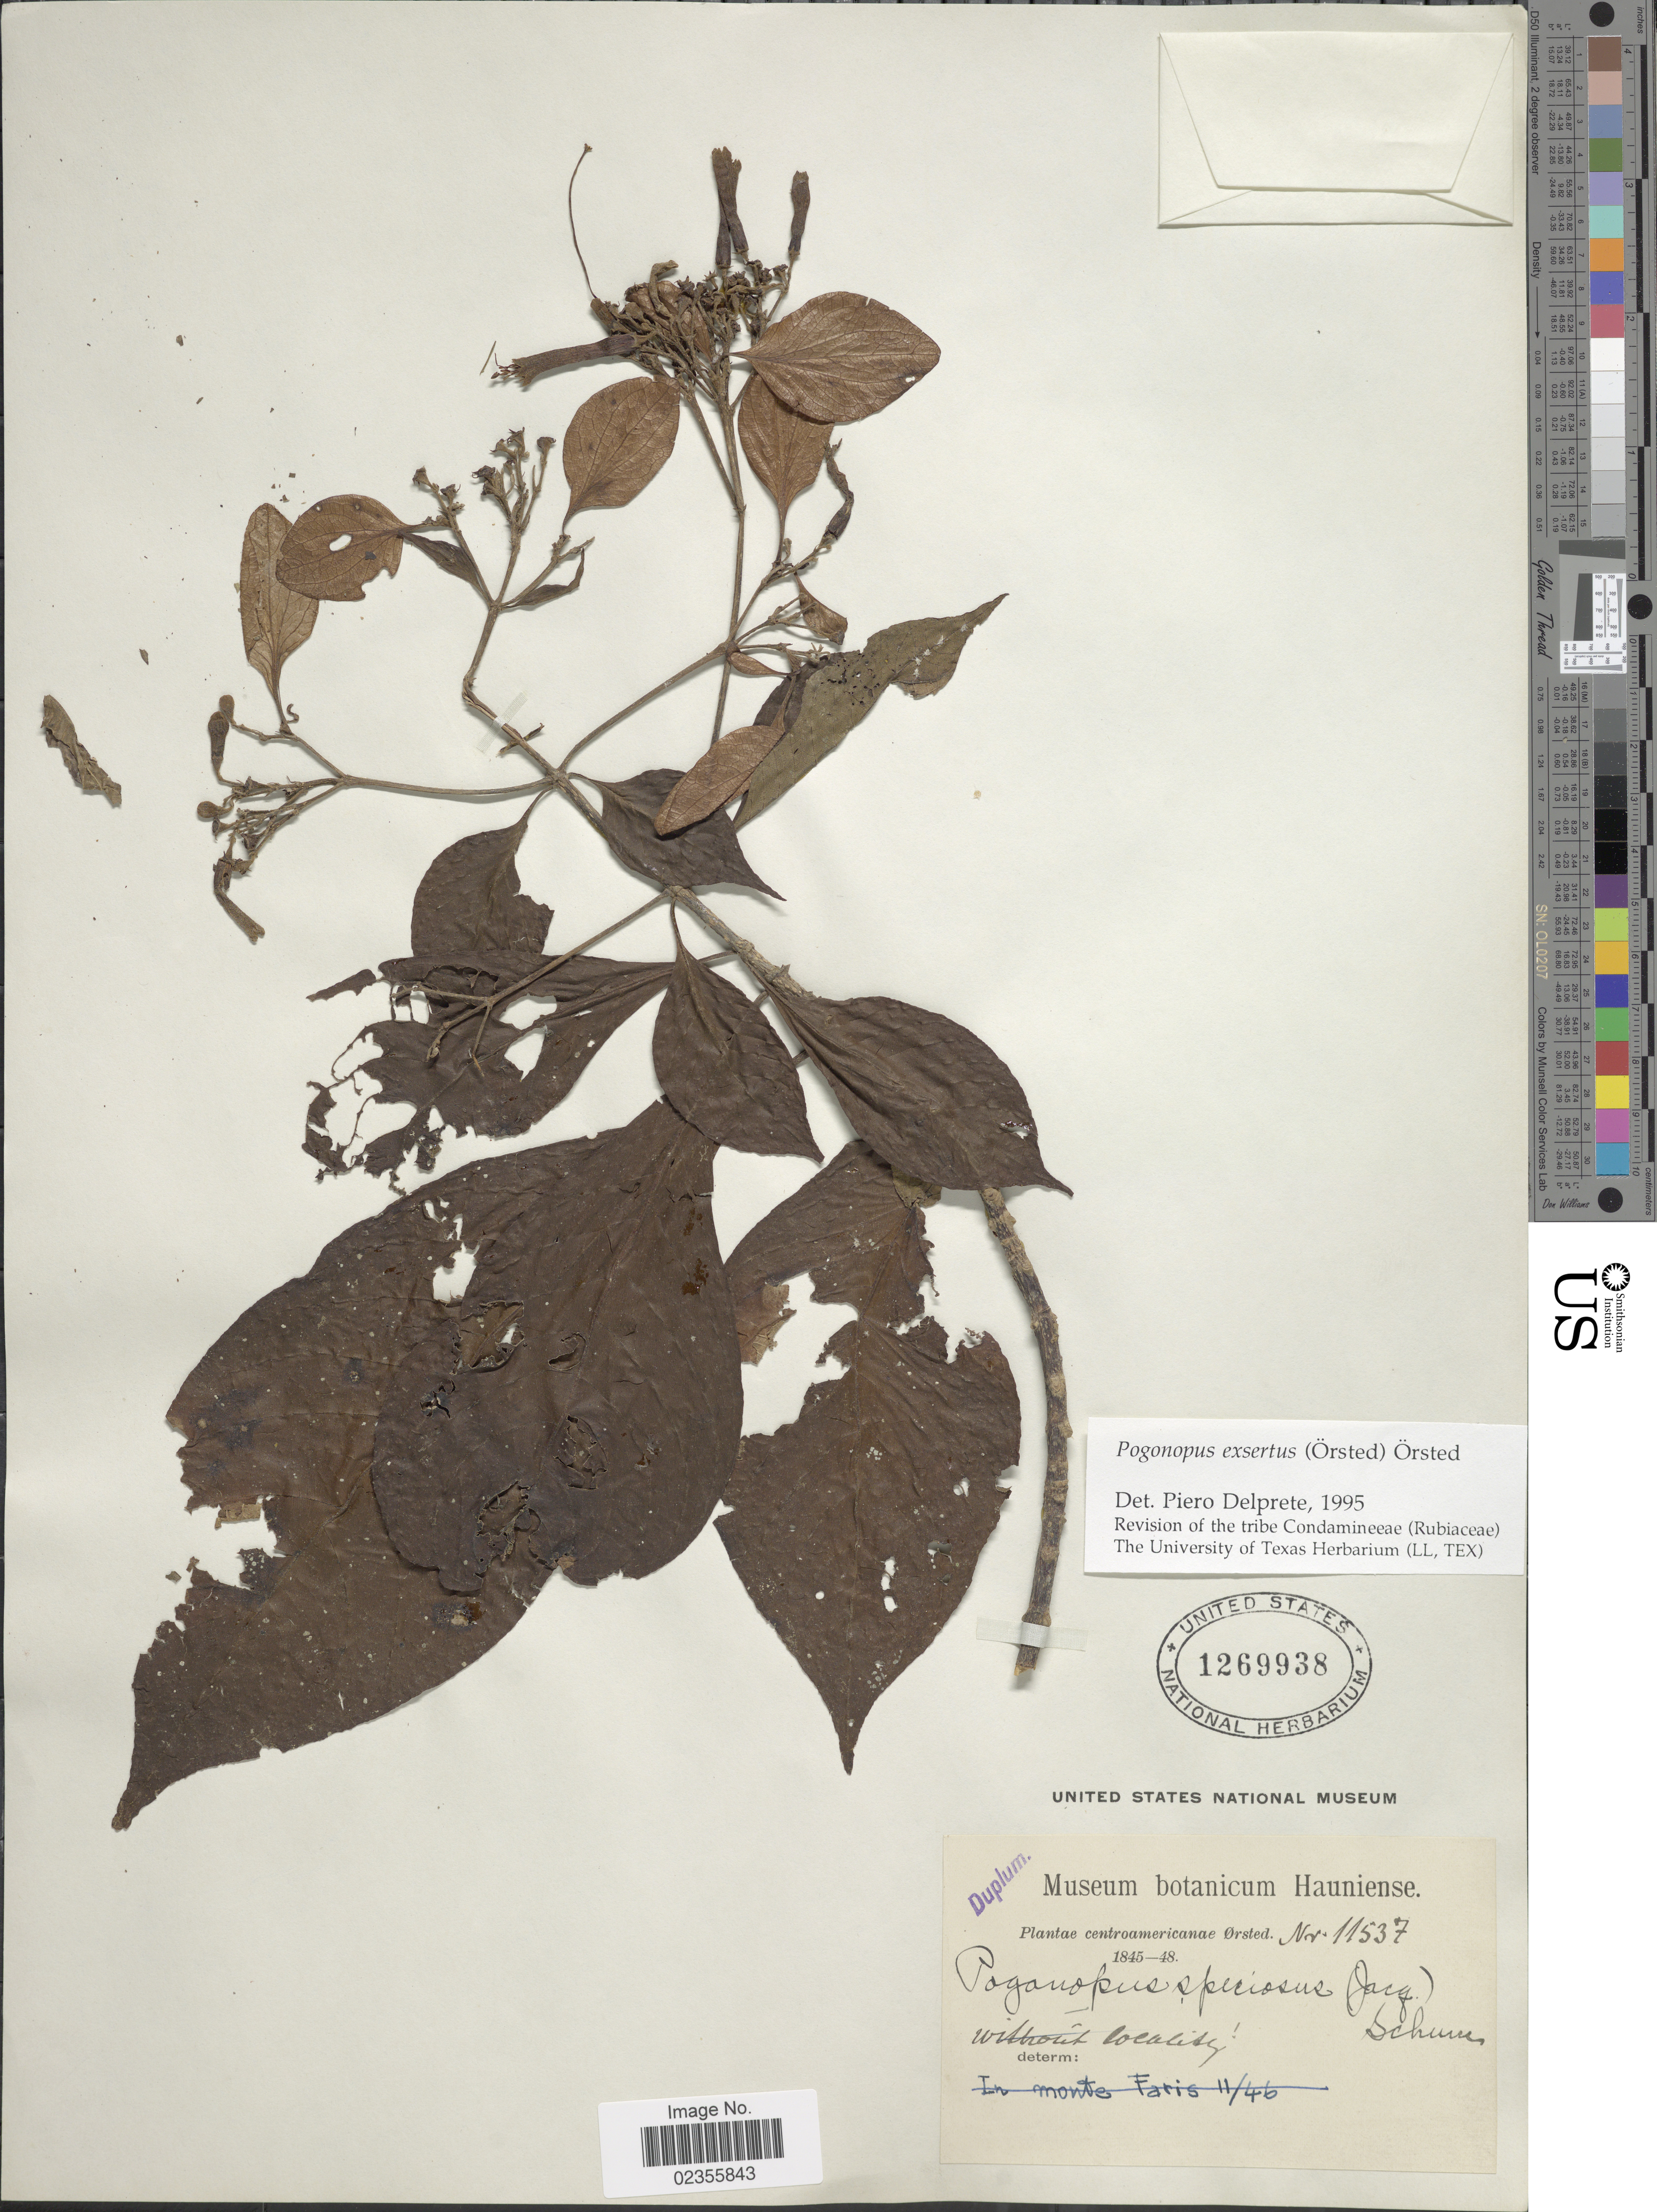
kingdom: Plantae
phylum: Tracheophyta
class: Magnoliopsida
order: Gentianales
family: Rubiaceae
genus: Pogonopus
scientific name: Pogonopus exsertus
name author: (Oerst.) Oerst.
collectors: Ørsted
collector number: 11537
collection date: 1845/1848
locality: Centroamericanae.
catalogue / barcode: US 1269938